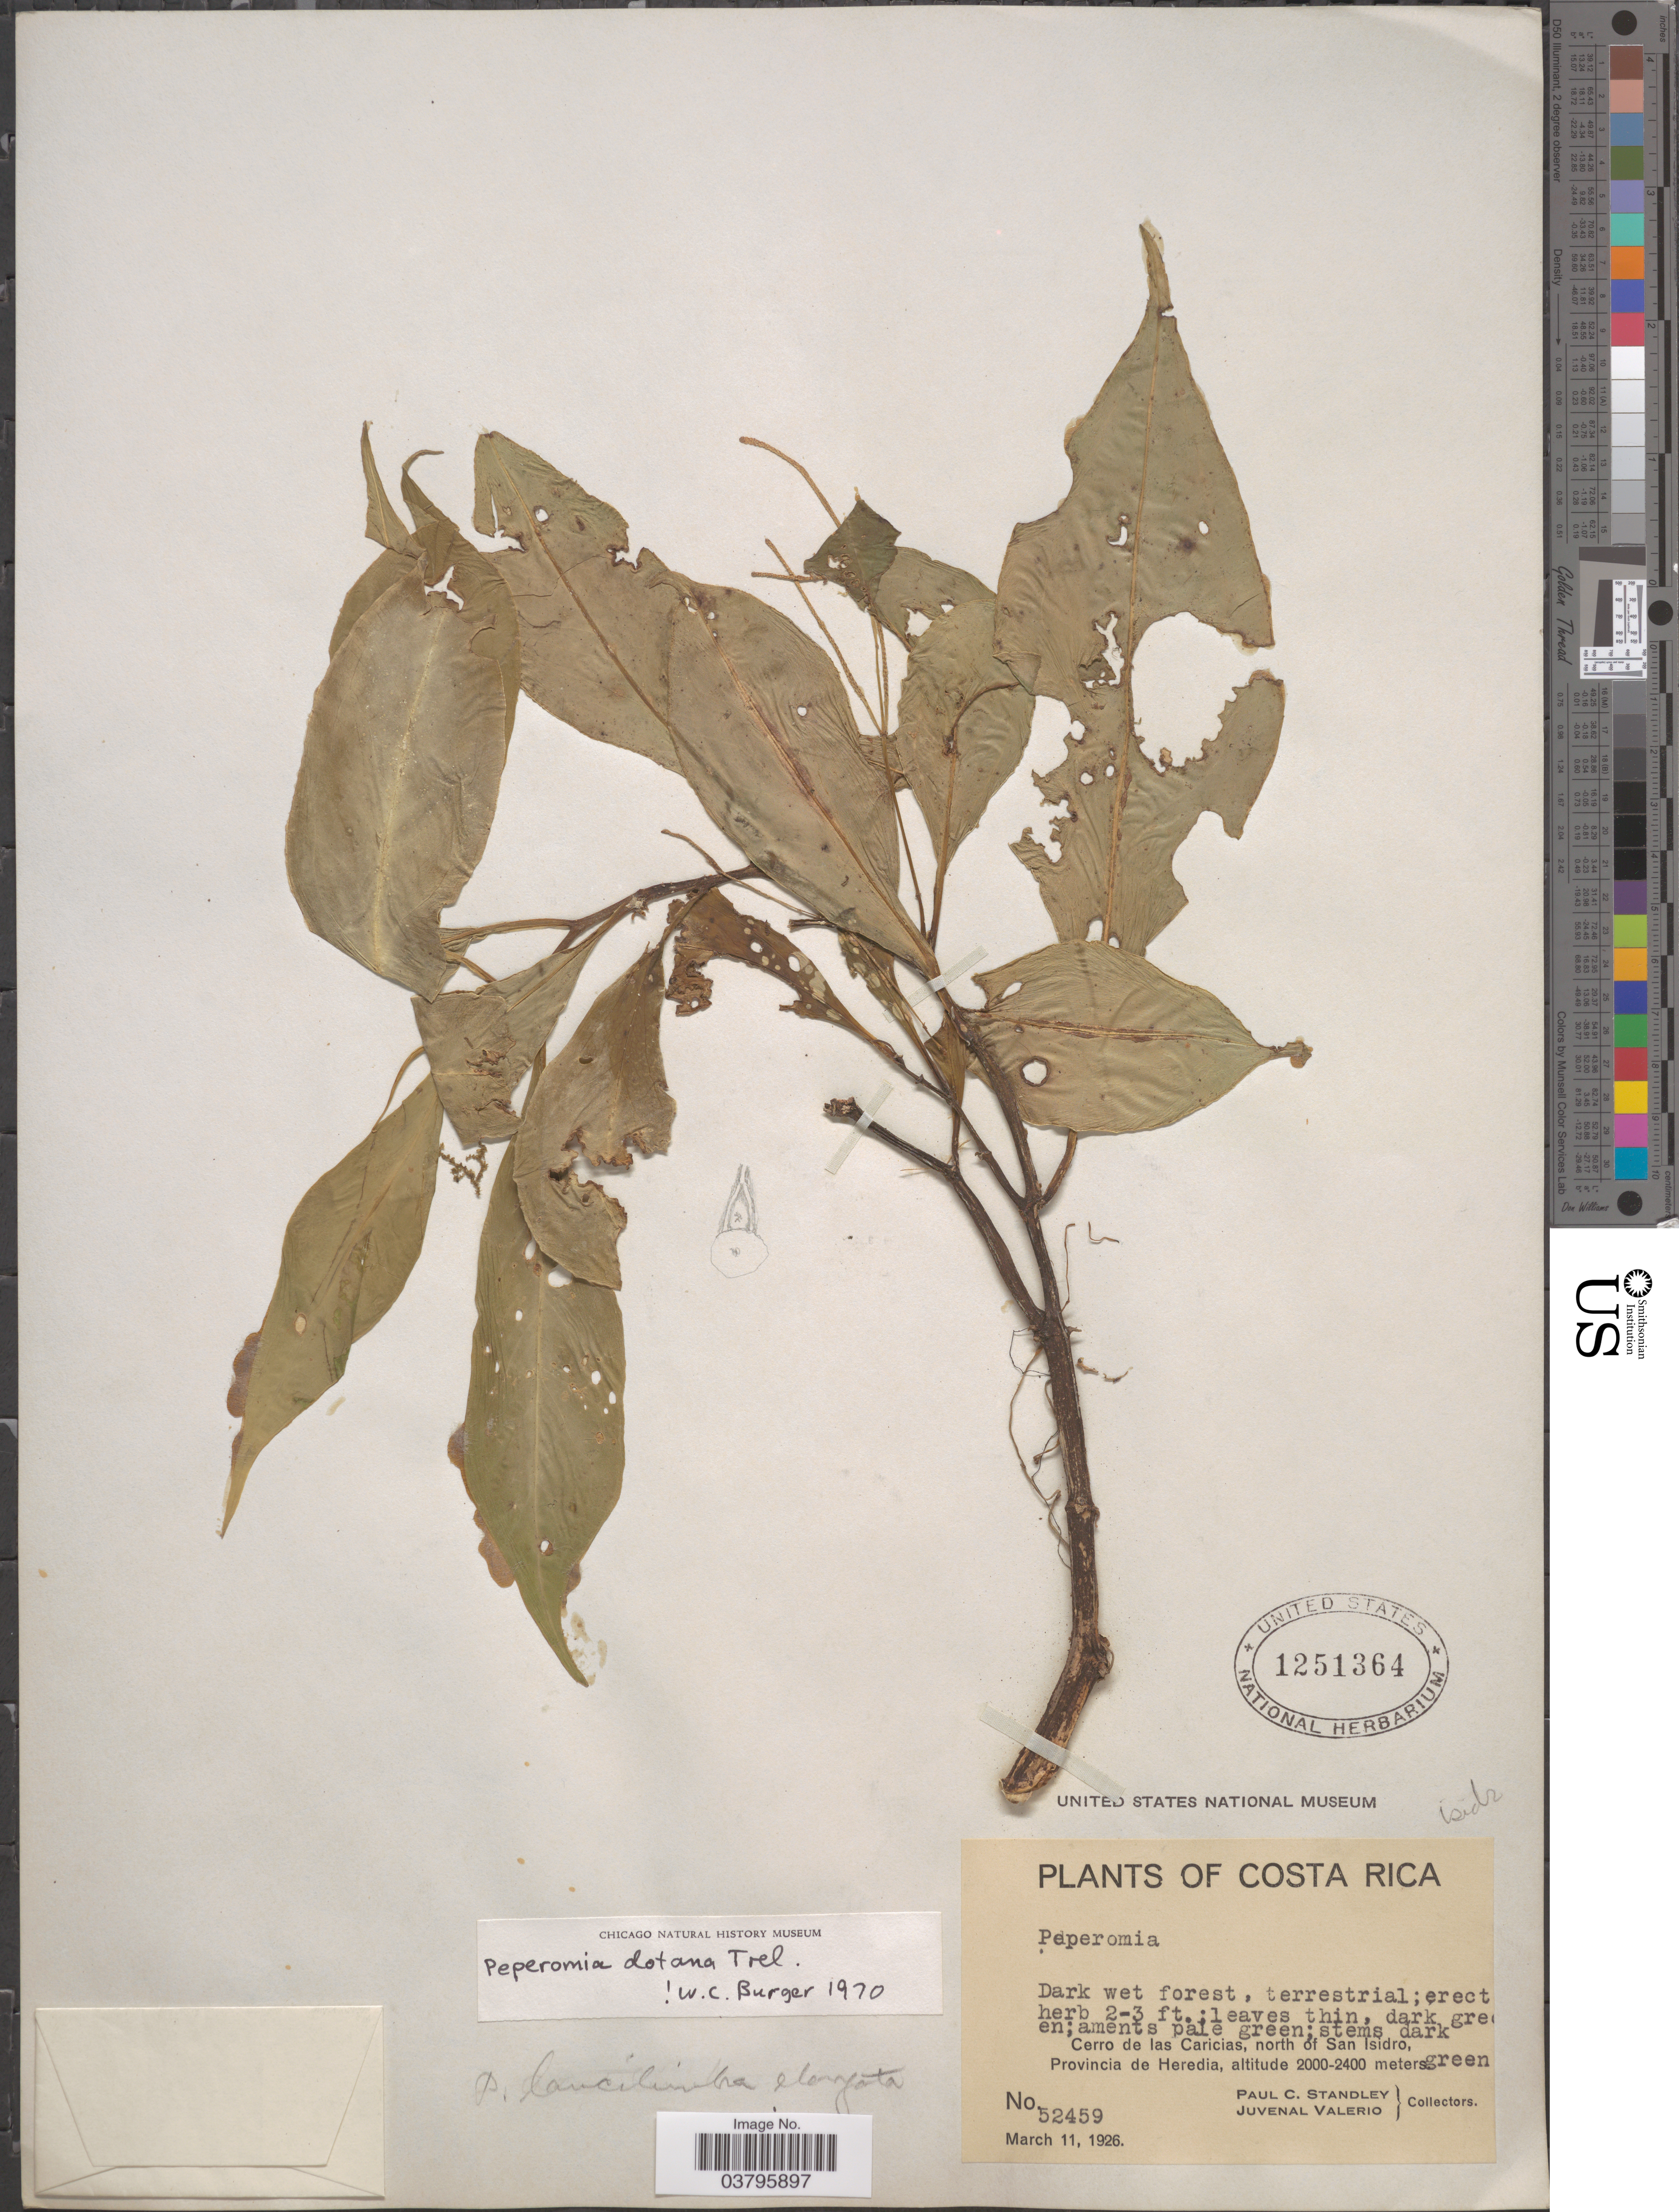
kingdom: Plantae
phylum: Tracheophyta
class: Magnoliopsida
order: Piperales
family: Piperaceae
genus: Peperomia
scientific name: Peperomia dotana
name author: Trel.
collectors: P. C. Standley & J. Valerio R.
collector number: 52459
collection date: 1926-03-11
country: Costa Rica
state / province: Heredia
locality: Cerro de las Caricias, north of San Isidro.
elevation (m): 2000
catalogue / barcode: US 1251364